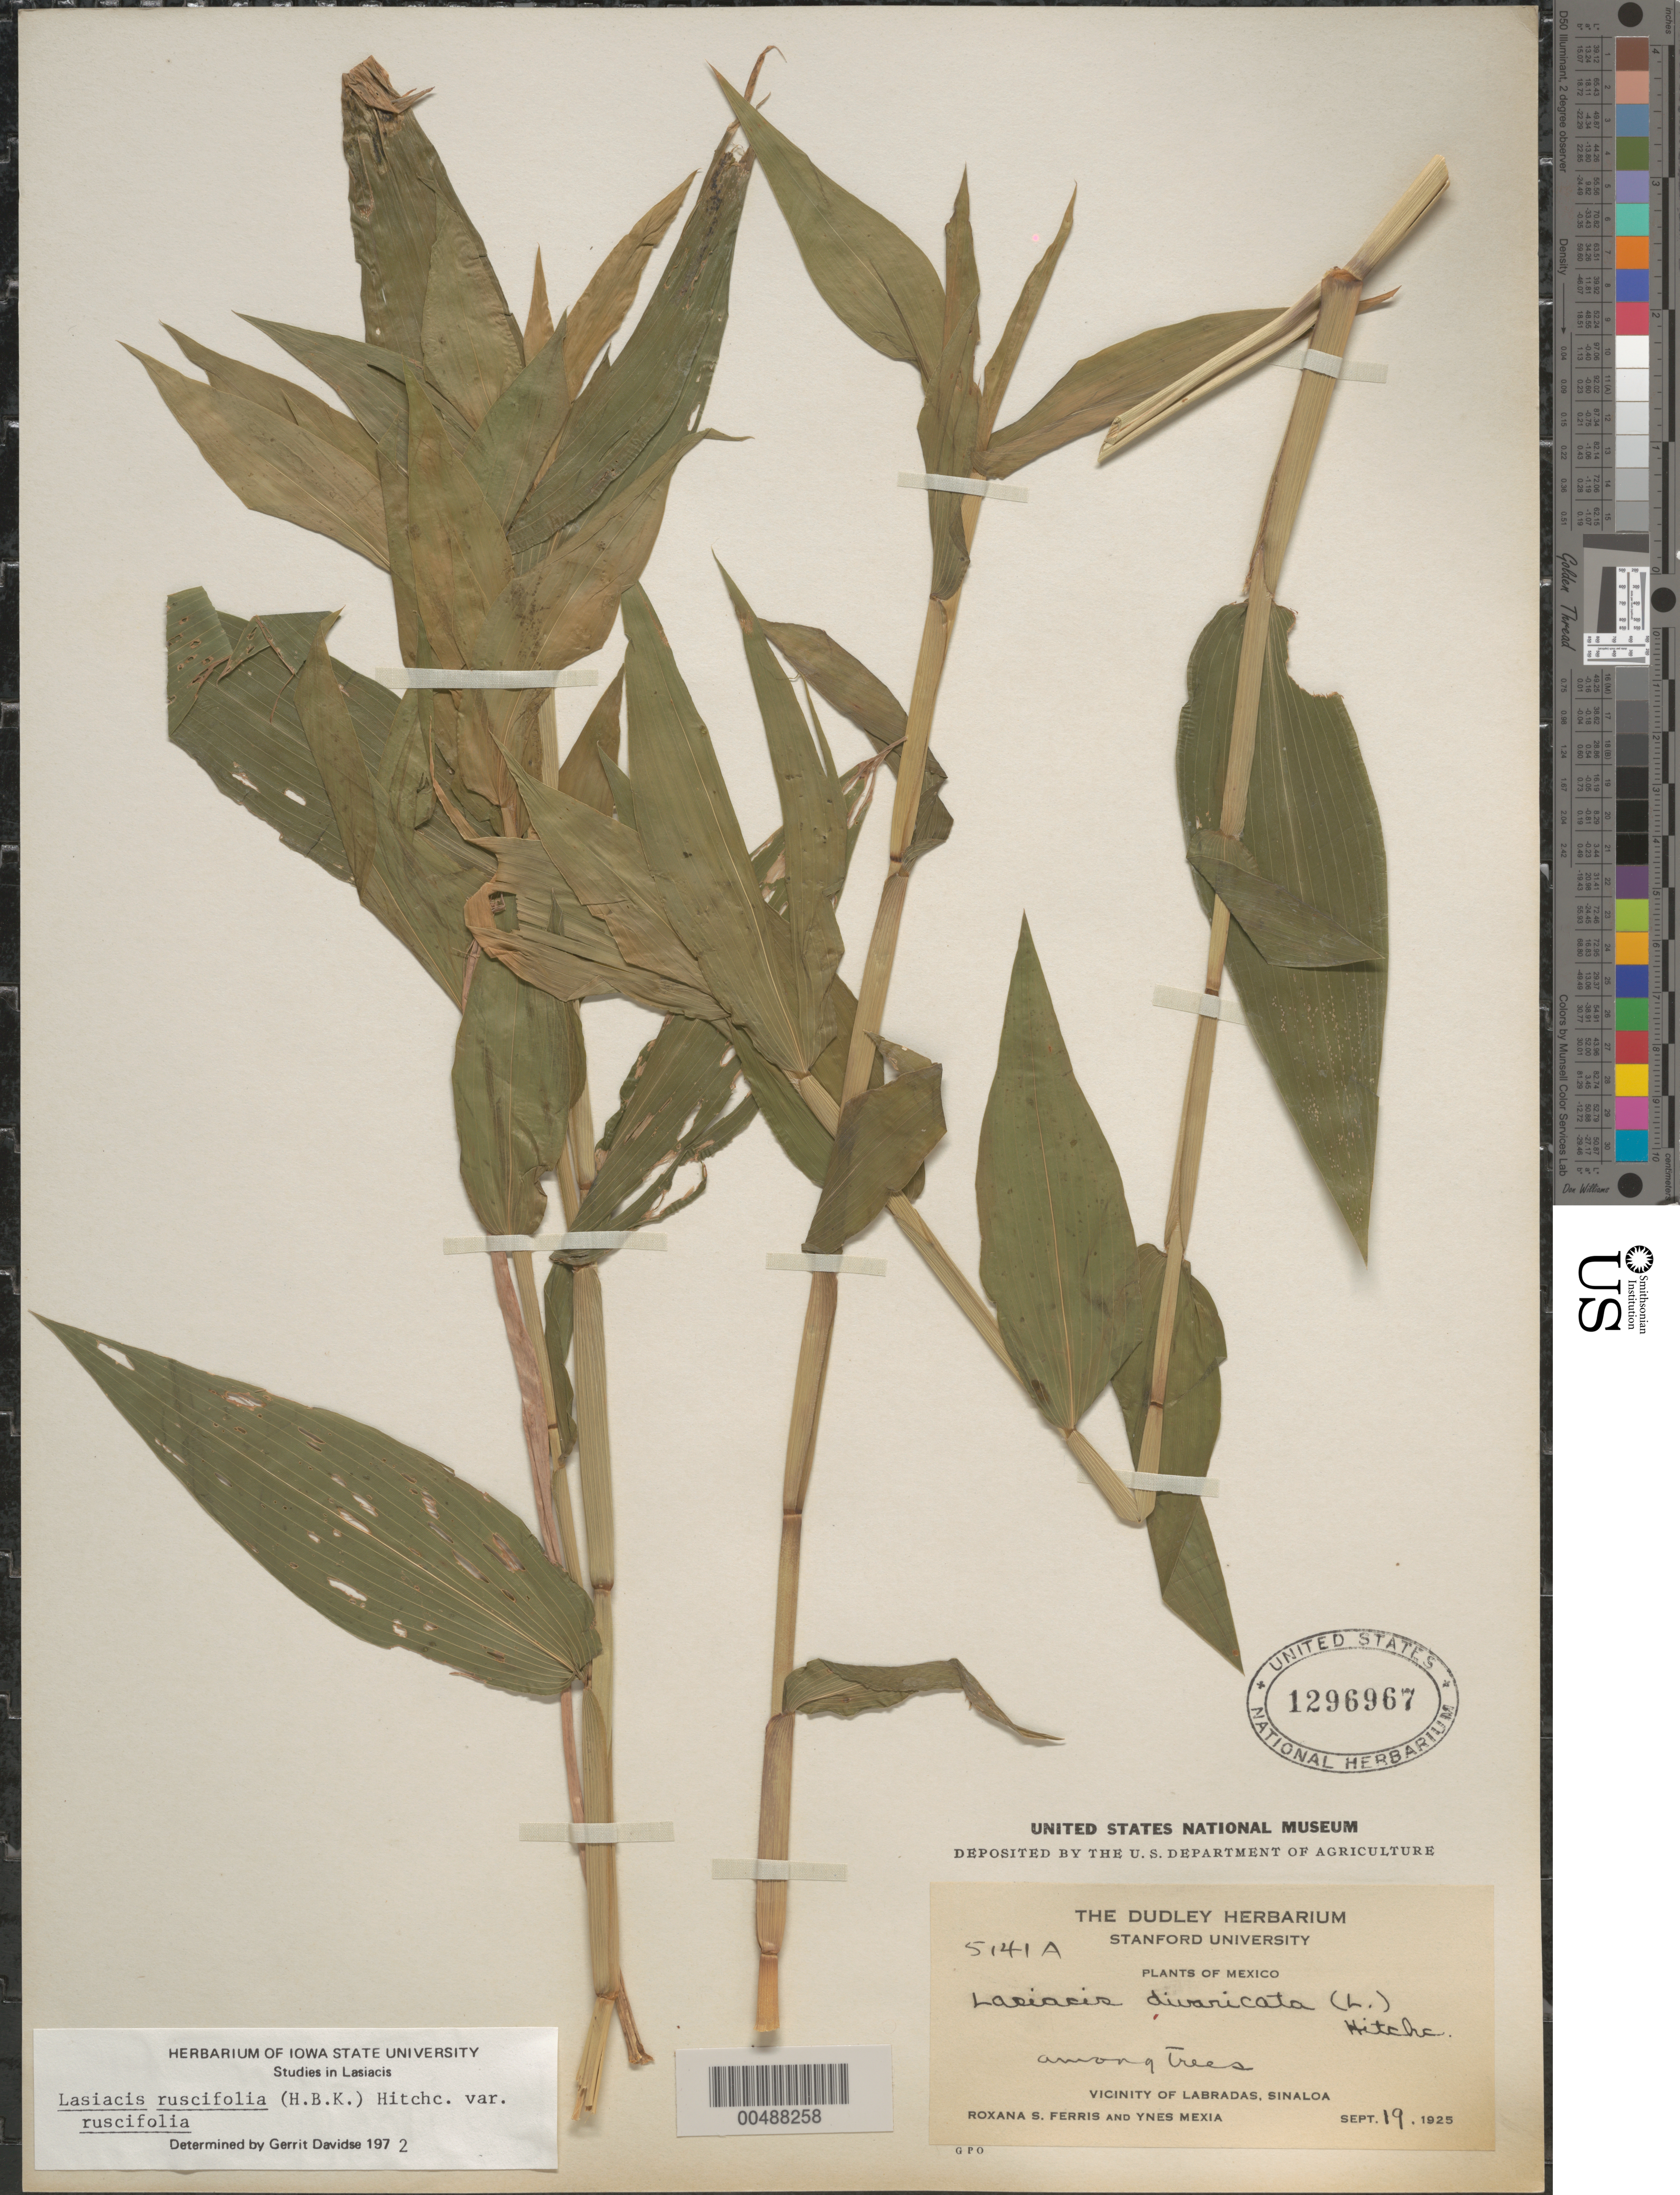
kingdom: Plantae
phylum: Tracheophyta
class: Liliopsida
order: Poales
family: Poaceae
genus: Lasiacis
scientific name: Lasiacis ruscifolia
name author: (Kunth) Hitchc.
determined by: Davidse, Gerrit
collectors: R. S. Ferris & Y. Mexia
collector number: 5141A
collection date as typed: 19 Sep 1925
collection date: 1925-09-19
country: Mexico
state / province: Sinaloa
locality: Vicinity of Labradas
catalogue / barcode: US 1296967